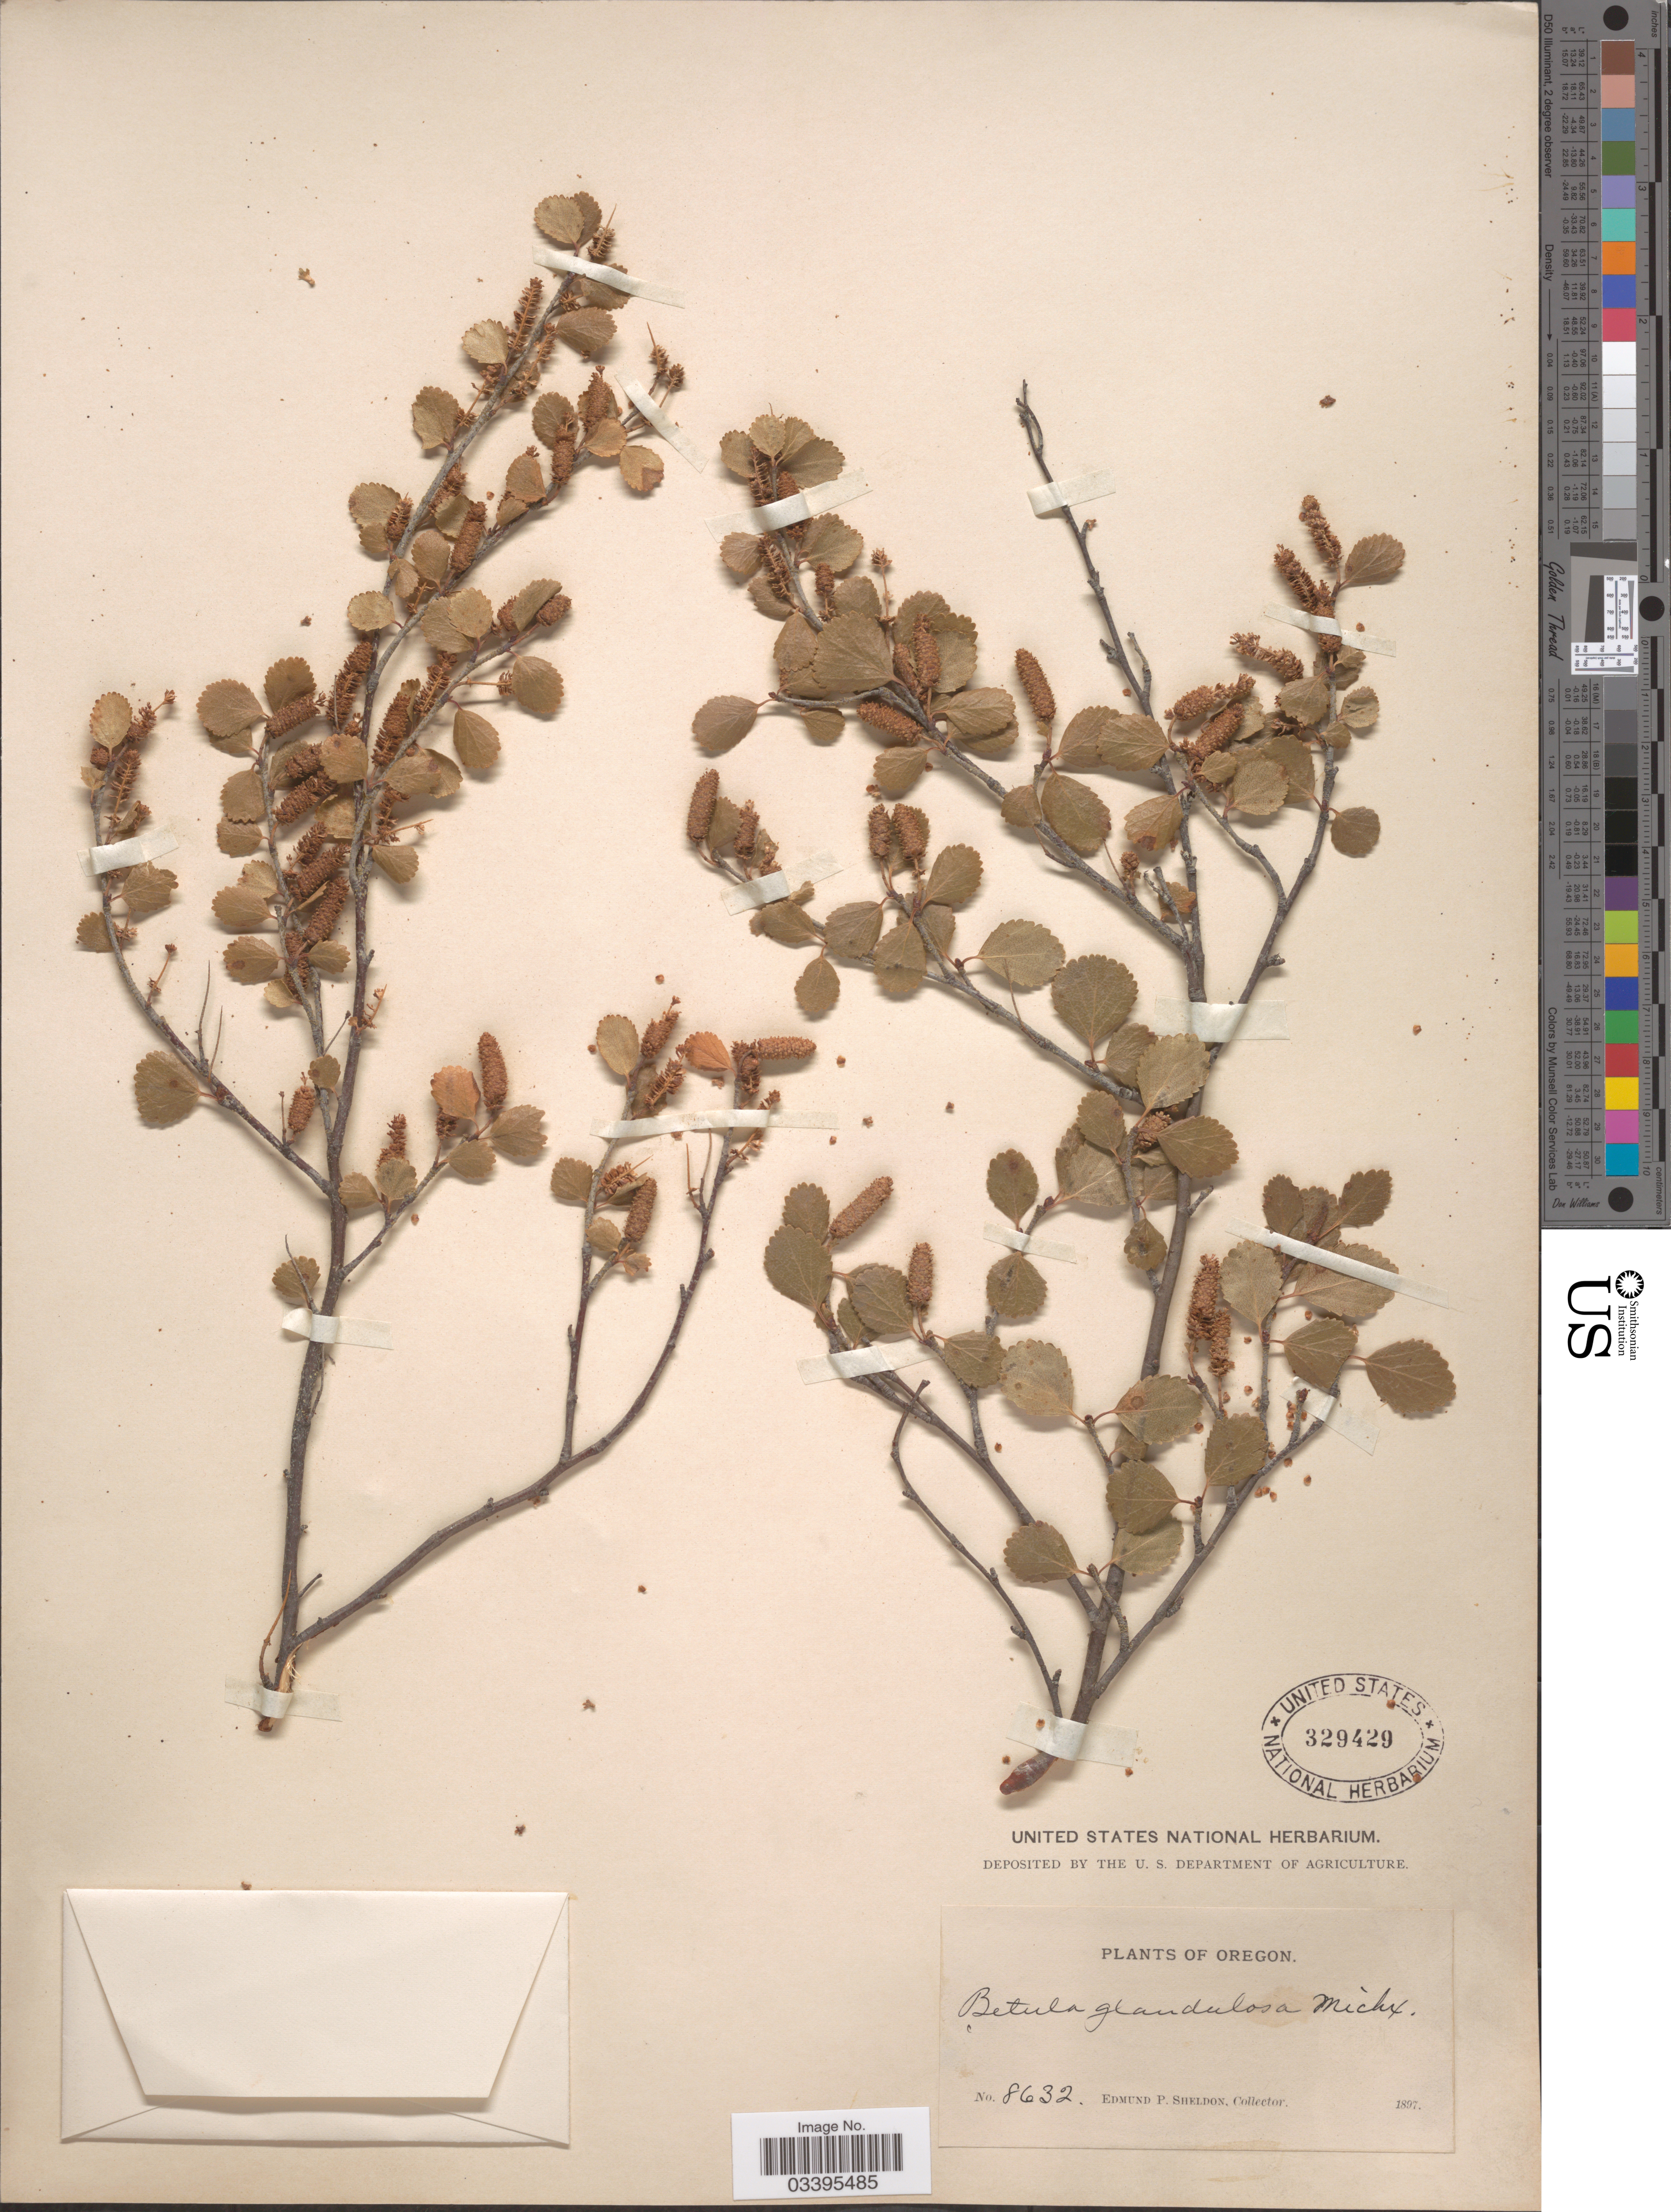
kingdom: Plantae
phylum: Tracheophyta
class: Magnoliopsida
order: Fagales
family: Betulaceae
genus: Betula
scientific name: Betula glandulosa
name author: Michx.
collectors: E. P. Sheldon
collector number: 8632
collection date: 1897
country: United States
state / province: Oregon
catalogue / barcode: US 329429